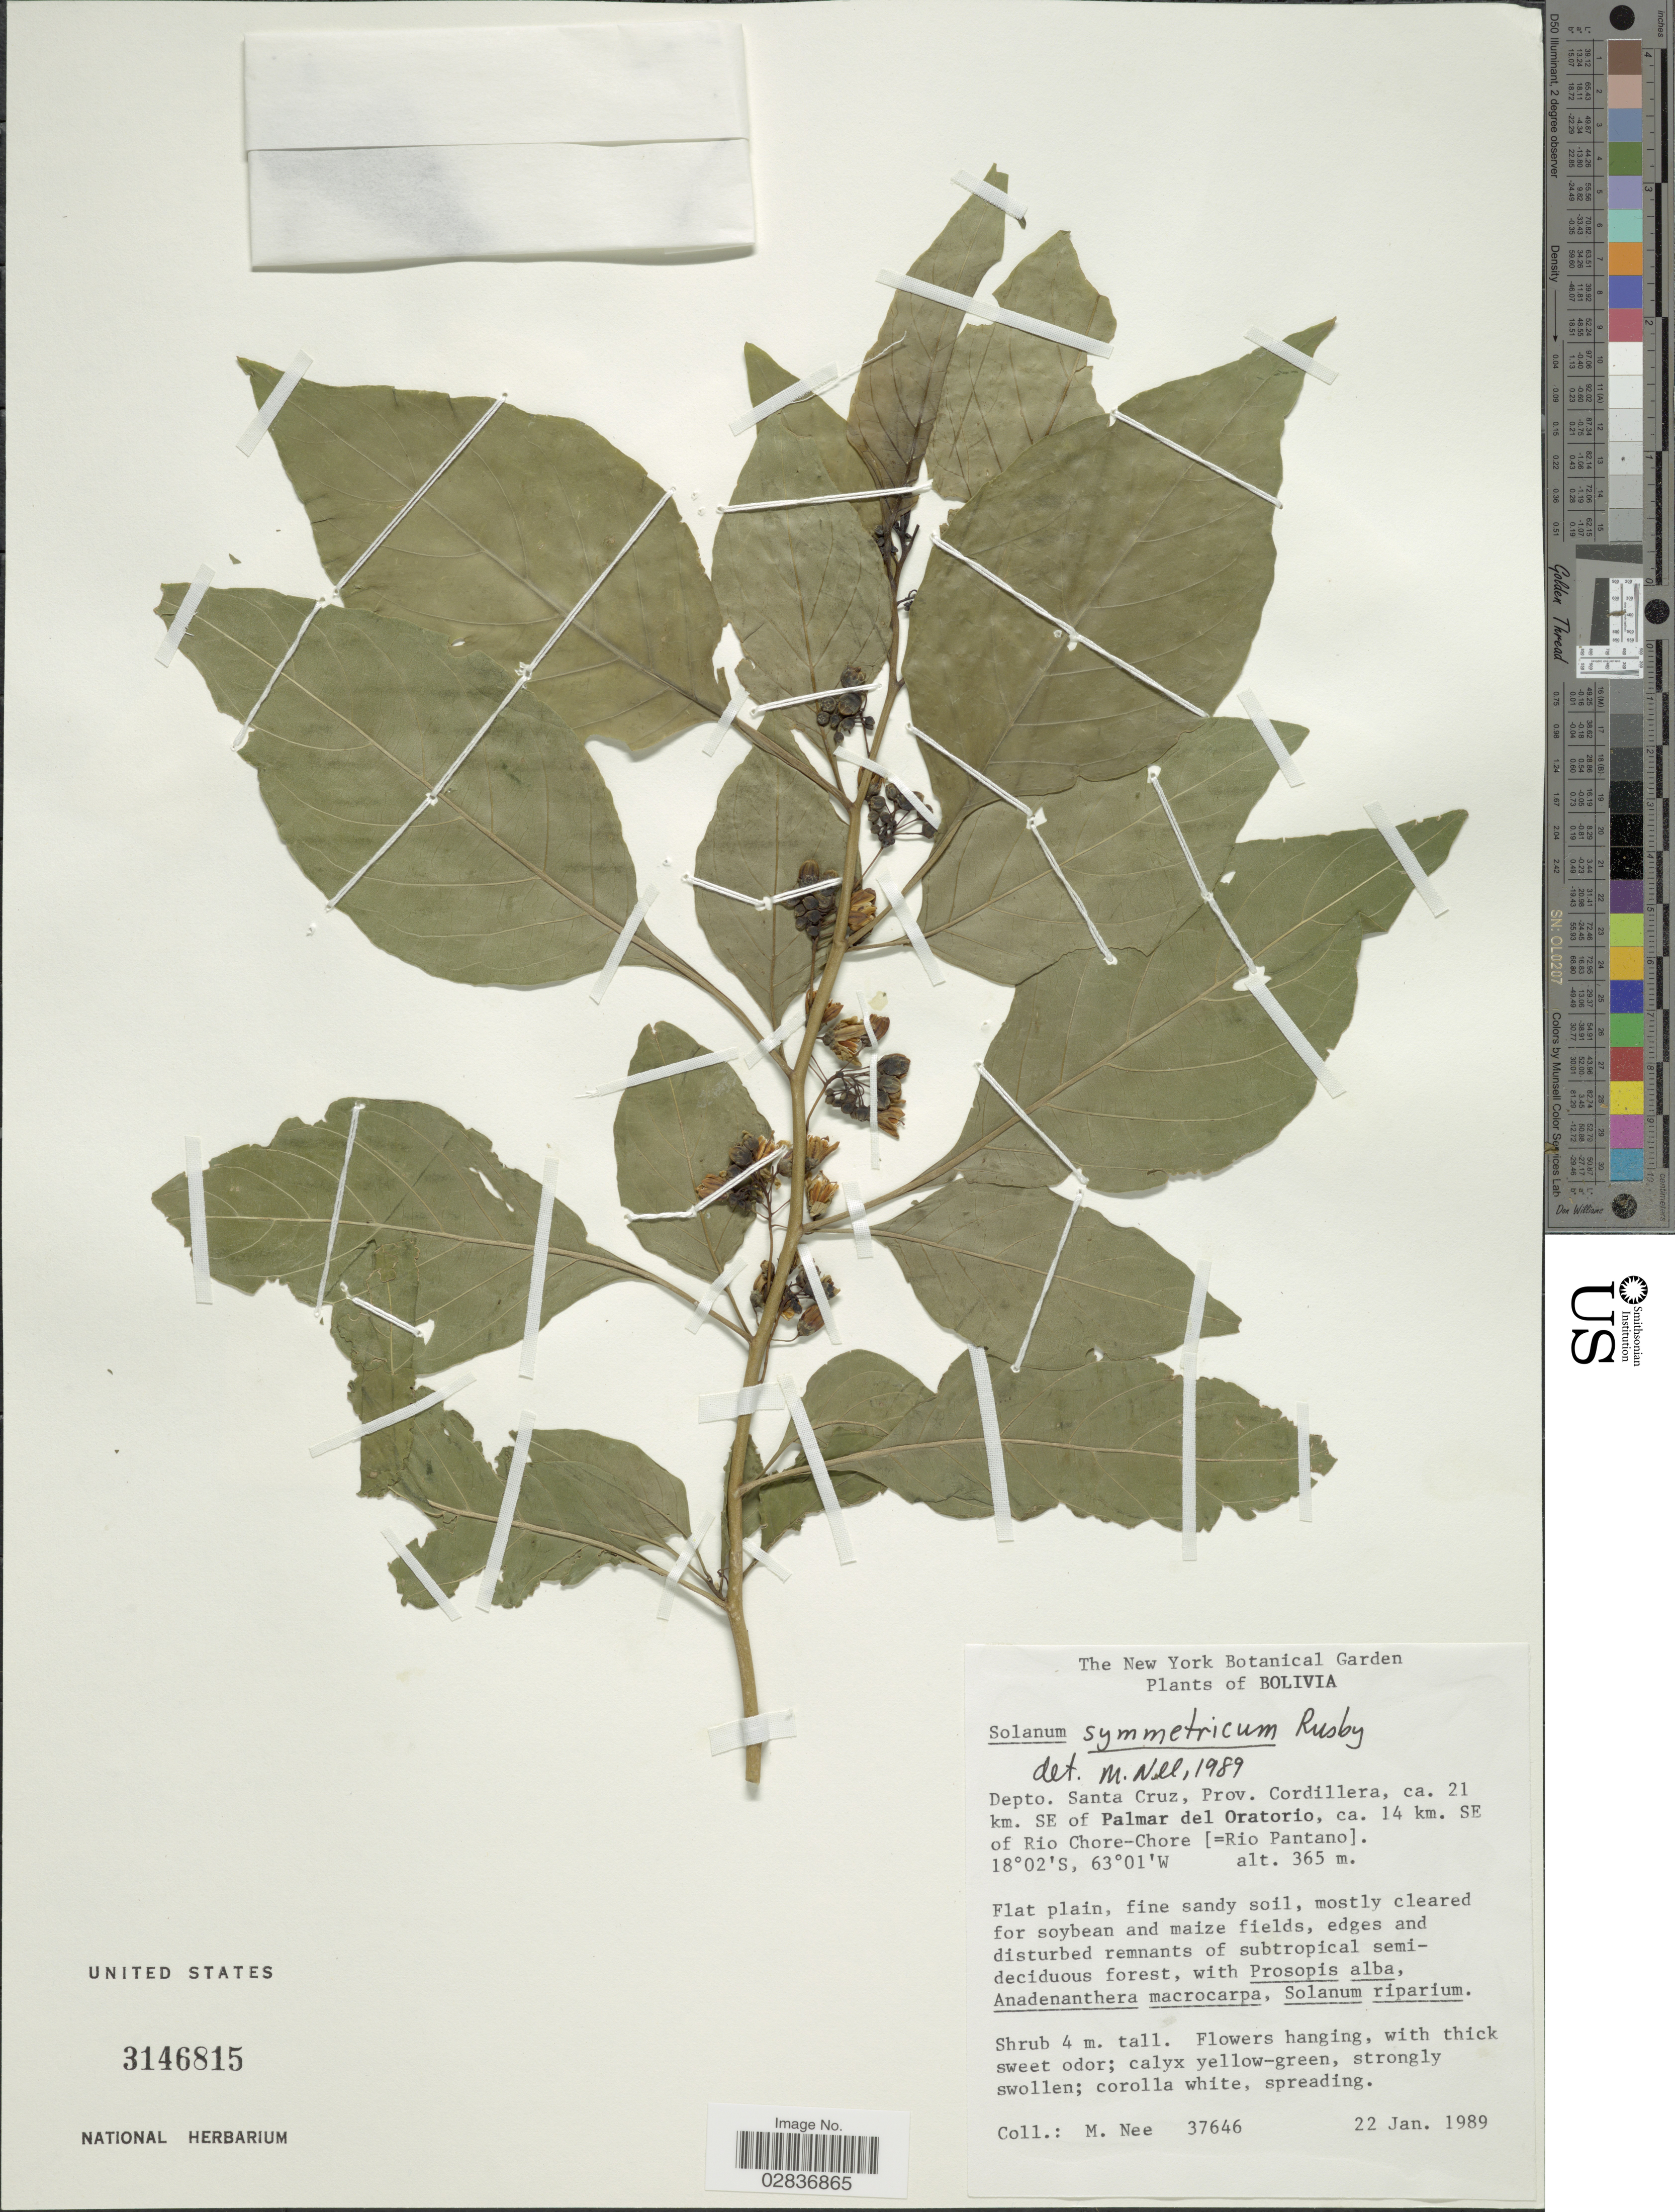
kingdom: Plantae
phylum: Tracheophyta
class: Magnoliopsida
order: Solanales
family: Solanaceae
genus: Solanum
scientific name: Solanum symmetricum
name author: Rusby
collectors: M. Nee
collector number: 37646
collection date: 1989-01-22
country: Bolivia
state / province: Santa Cruz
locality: Depto. Santa Cruz, Prov. Cordillera, ca. 21 km. SE of Palmar der Oratorio, ca. 14 km. SE of Rio Chore-Chore [=Rio Pantano].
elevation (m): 365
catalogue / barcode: US 3146815